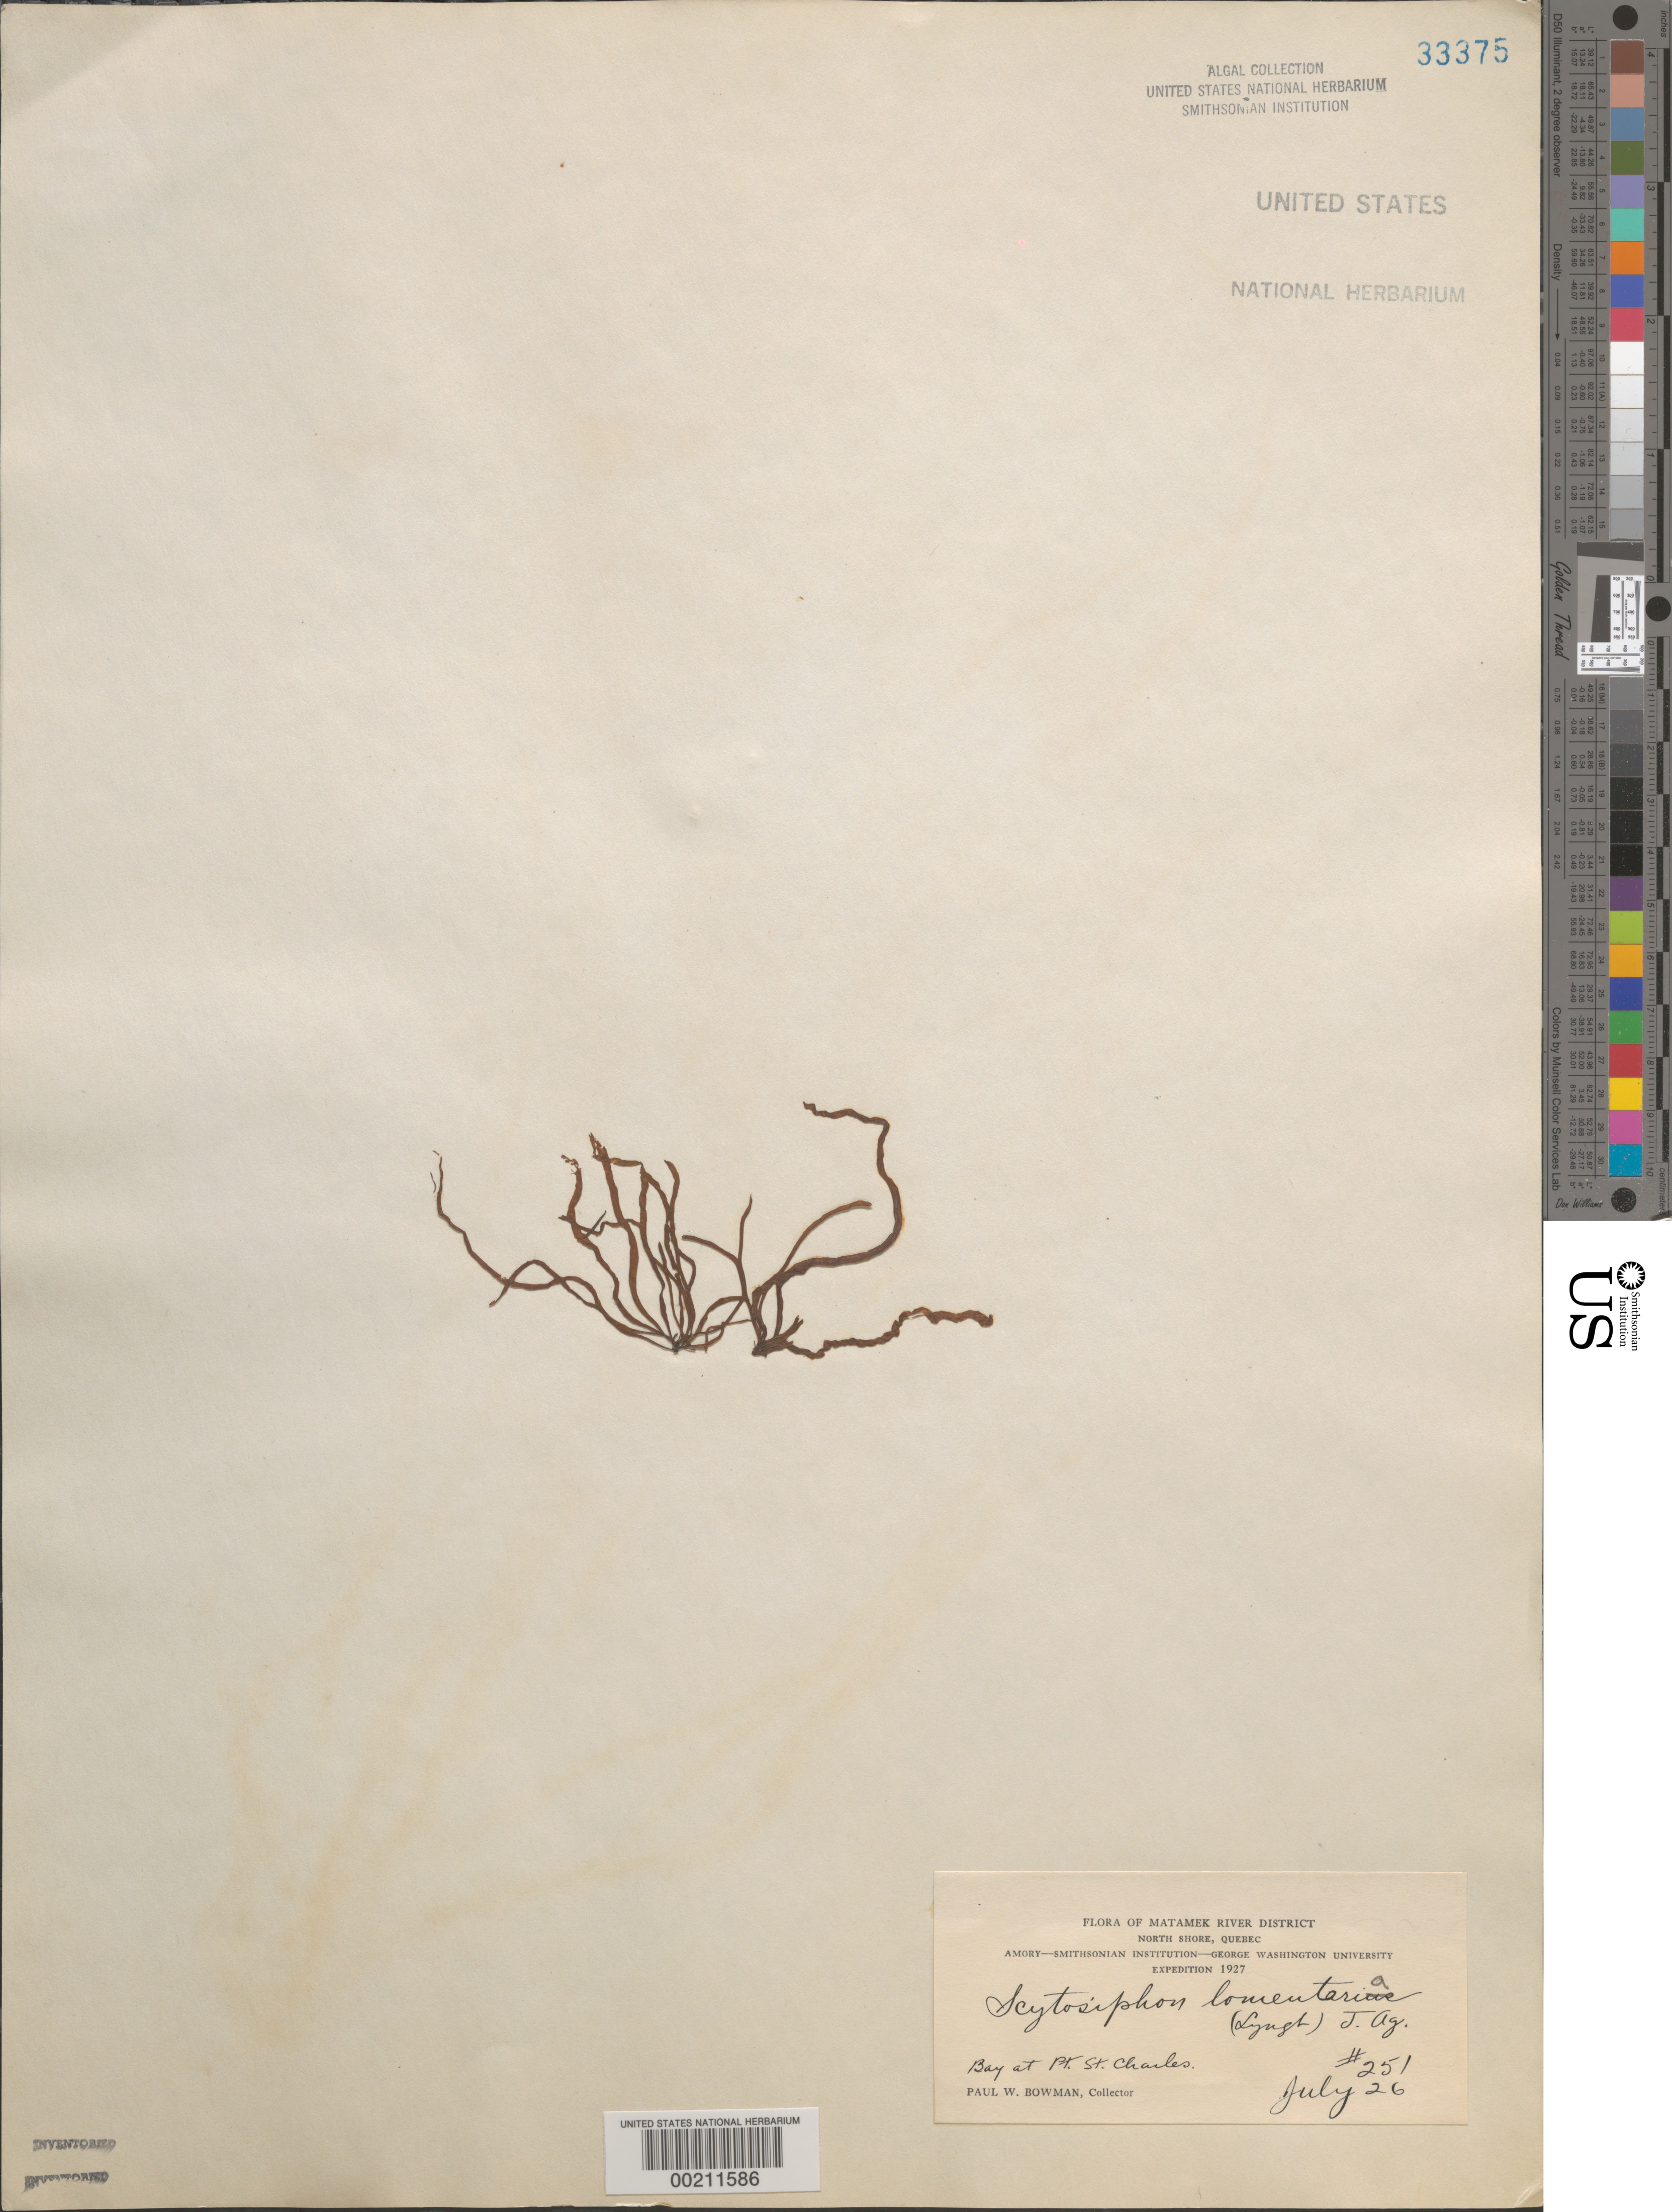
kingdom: Chromista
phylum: Ochrophyta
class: Phaeophyceae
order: Scytosiphonales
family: Scytosiphonaceae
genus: Scytosiphon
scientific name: Scytosiphon lomentaria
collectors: P. Bowman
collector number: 251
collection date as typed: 26 Jul 1927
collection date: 1927-07-26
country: Canada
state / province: Quebec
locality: Matamek river district, north shore, bay at point st. charles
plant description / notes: Amory-Smithsonian Institution-George Washington University Expedition, 1927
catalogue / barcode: US 33375